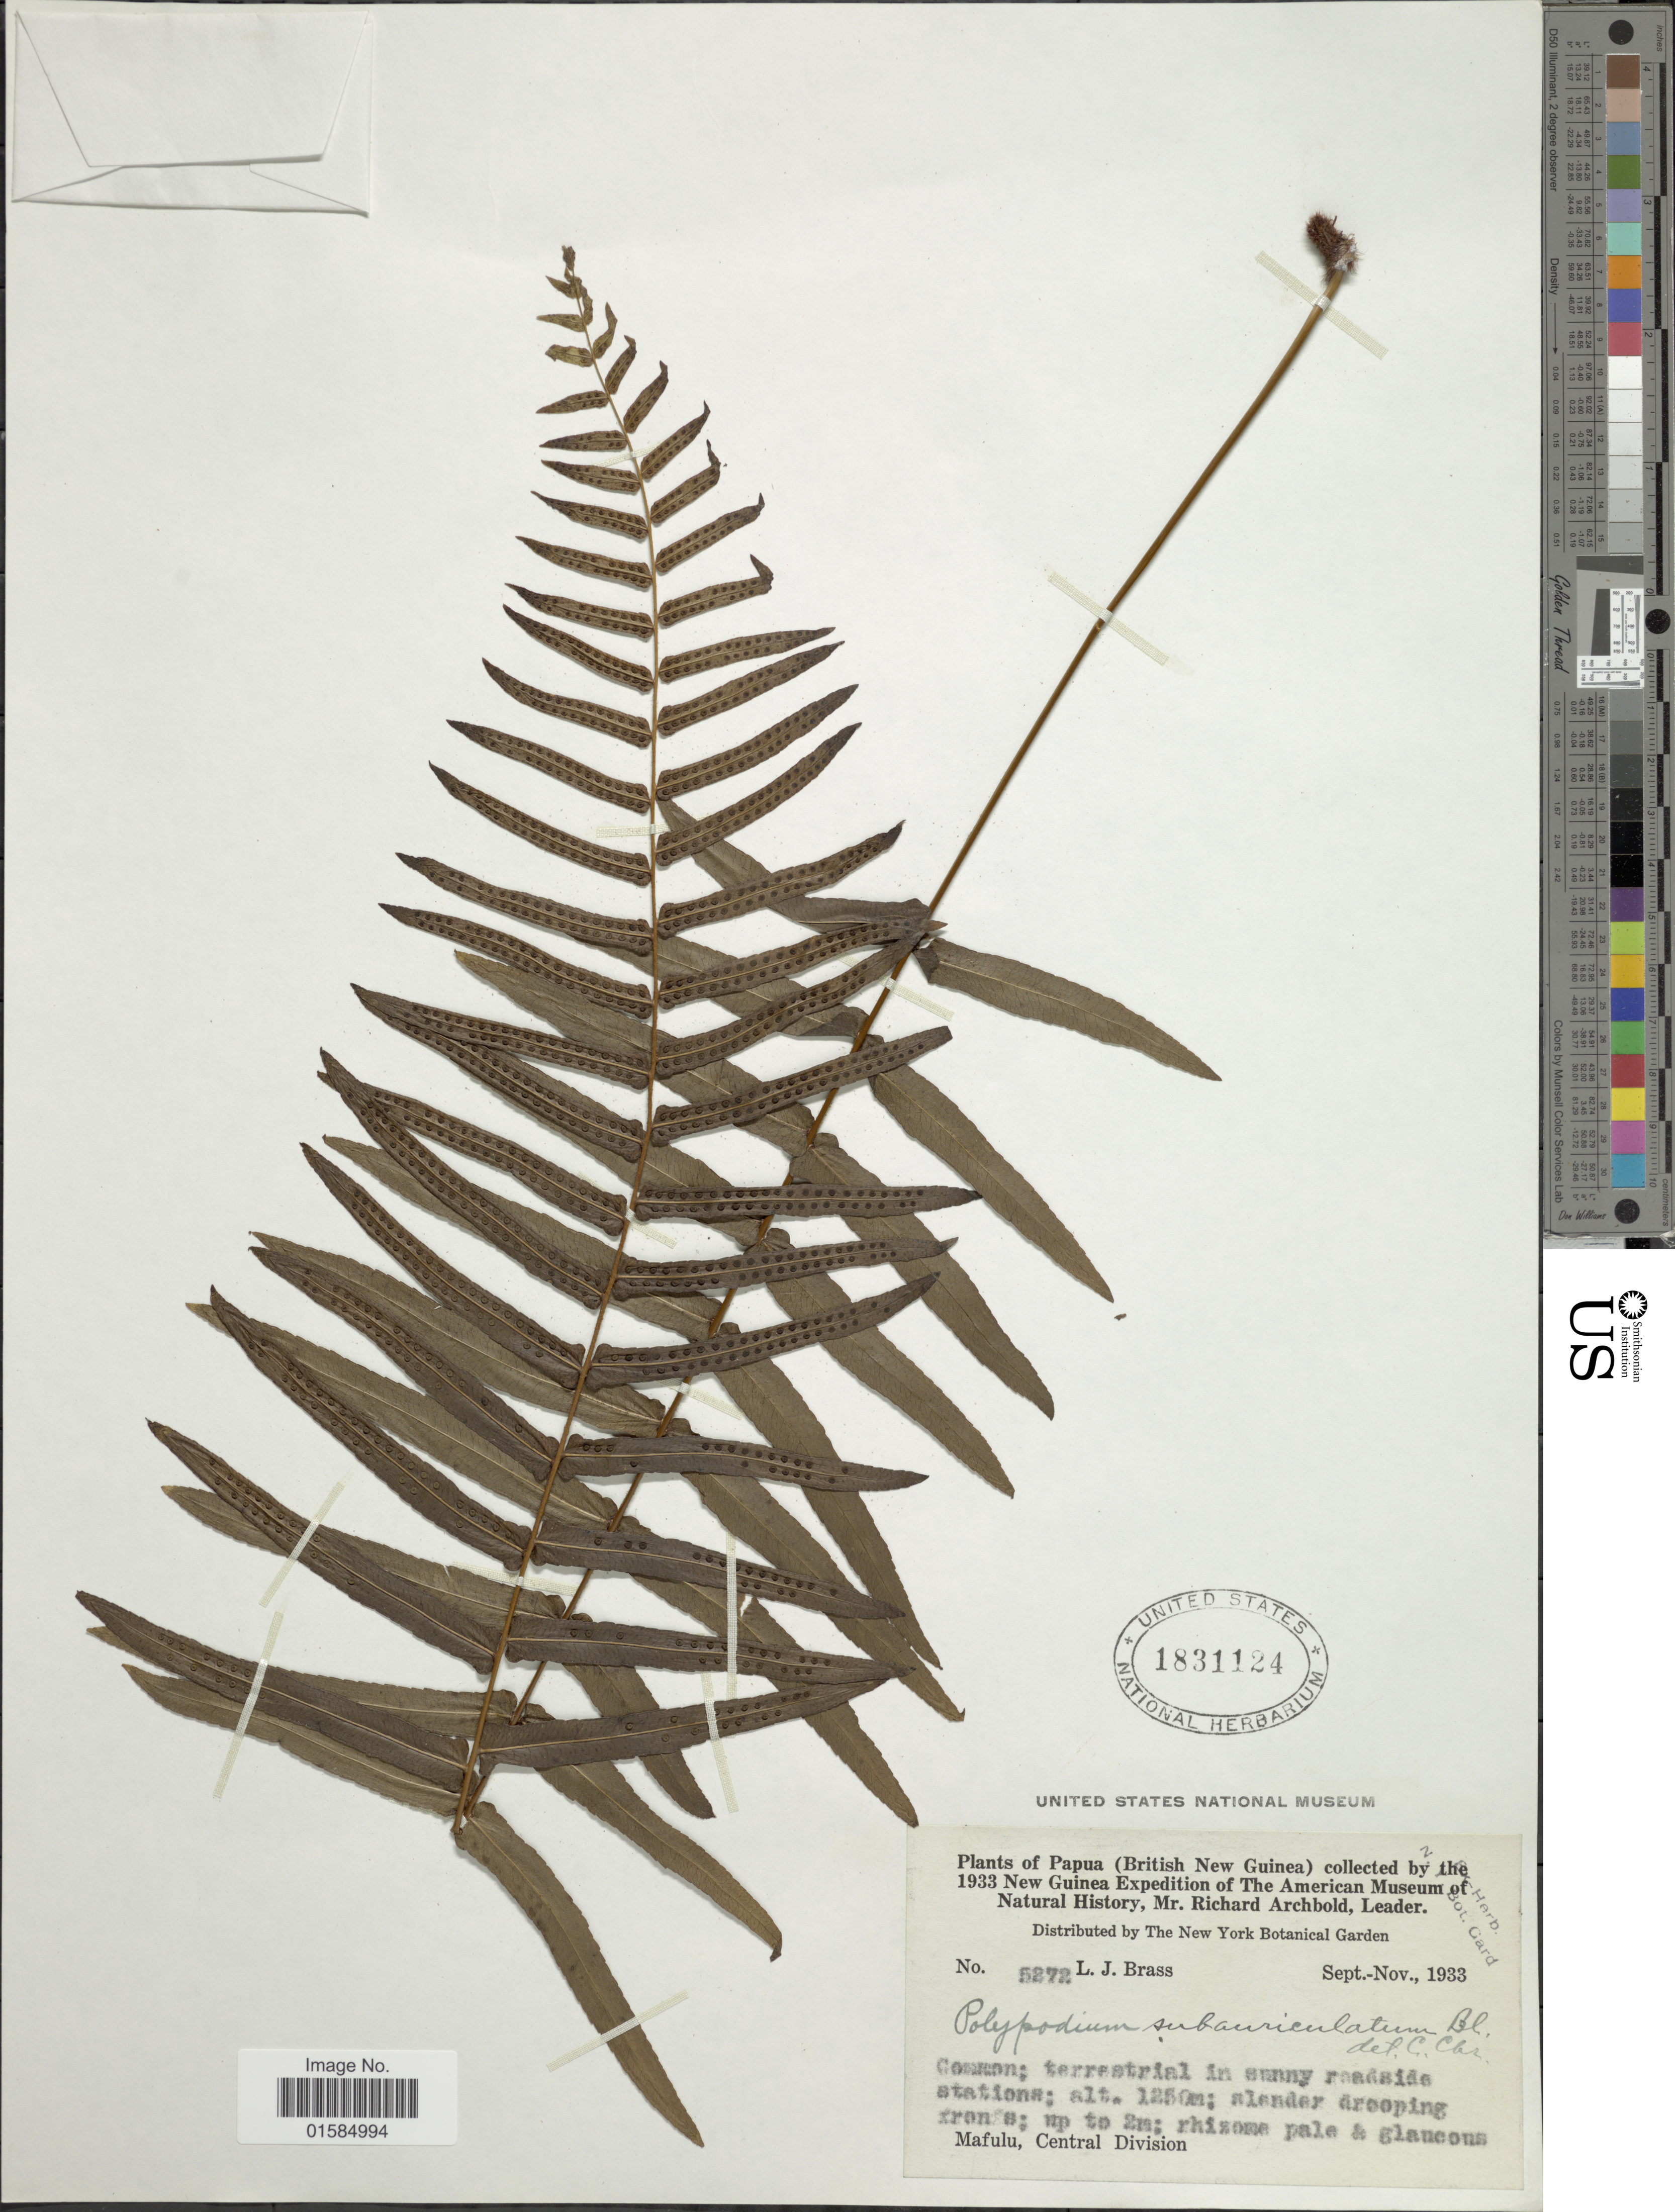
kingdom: Plantae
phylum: Tracheophyta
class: Polypodiopsida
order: Polypodiales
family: Polypodiaceae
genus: Goniophlebium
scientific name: Goniophlebium subauriculatum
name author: (Blume) C. Presl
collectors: L. J. Brass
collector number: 5272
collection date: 1933-09/1933-11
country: Papua New Guinea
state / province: Central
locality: Papua, Mafulu, Central Division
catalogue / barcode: US 1831124